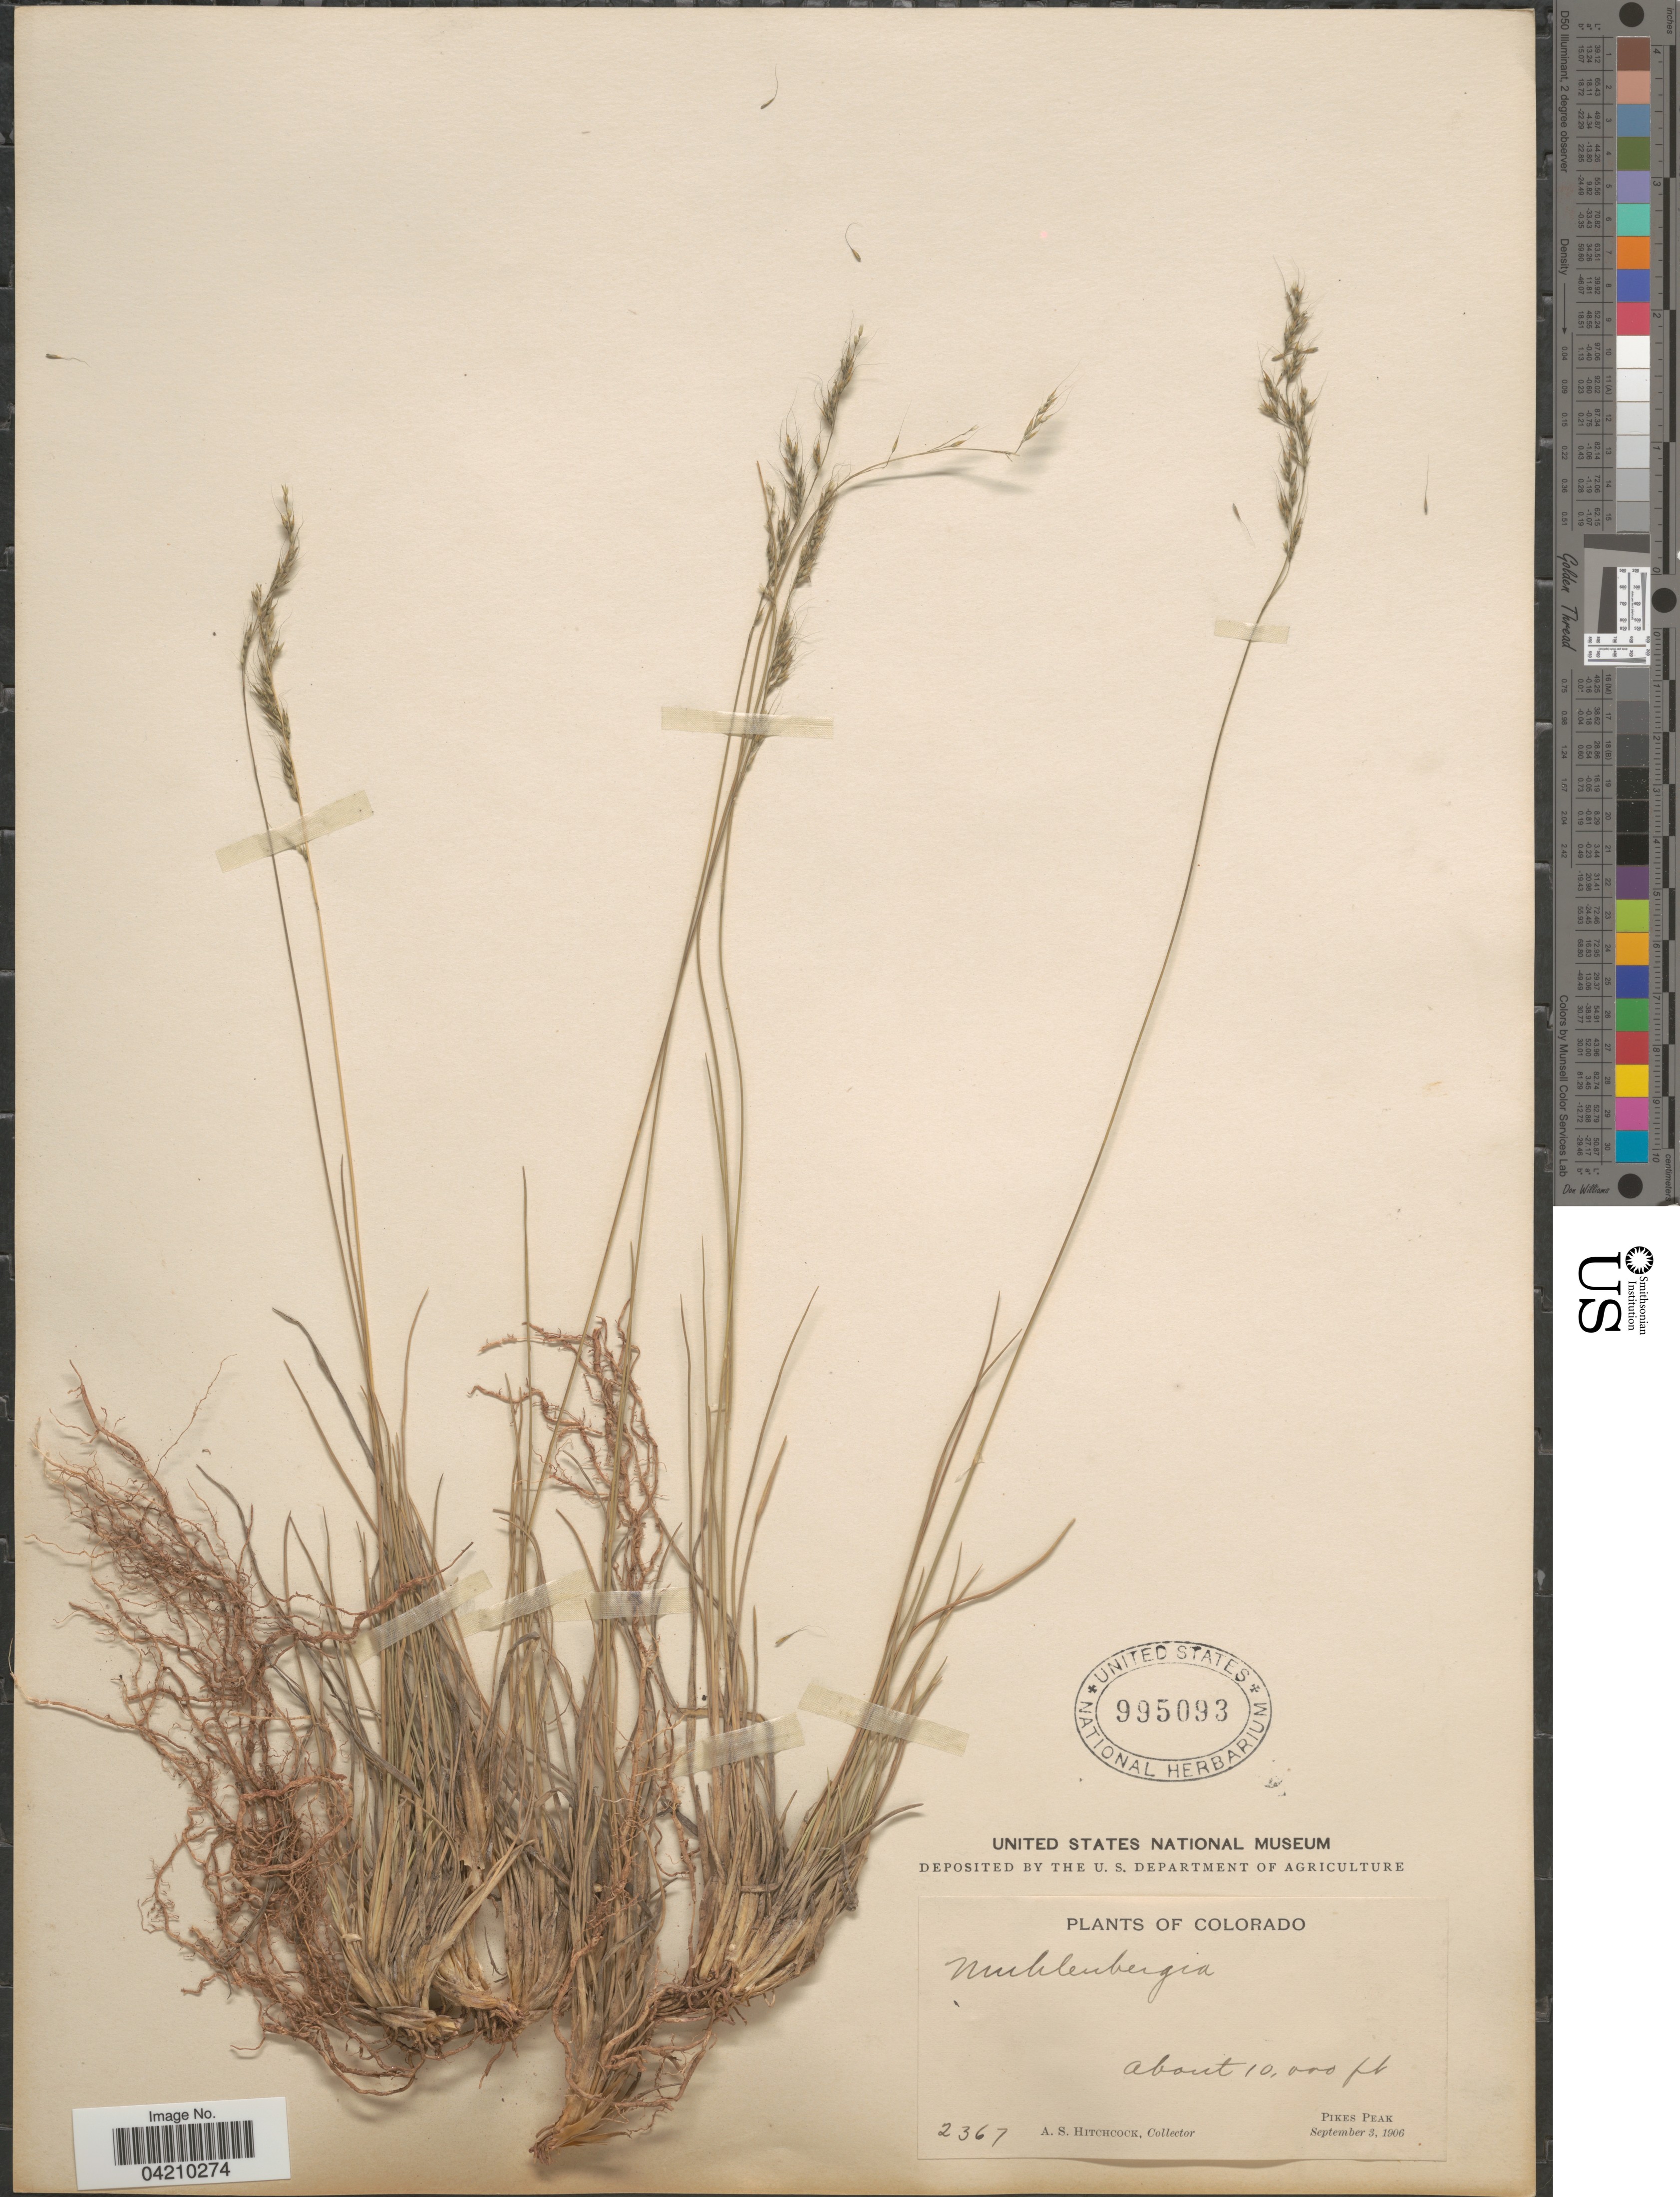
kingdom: Plantae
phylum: Tracheophyta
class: Liliopsida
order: Poales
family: Poaceae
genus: Muhlenbergia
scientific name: Muhlenbergia montana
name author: (Nutt.) Hitchc.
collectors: A. S. Hitchcock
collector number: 2367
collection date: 1906-09-03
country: United States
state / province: Colorado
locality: Pikes Peak.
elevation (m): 3048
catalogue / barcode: US 995093